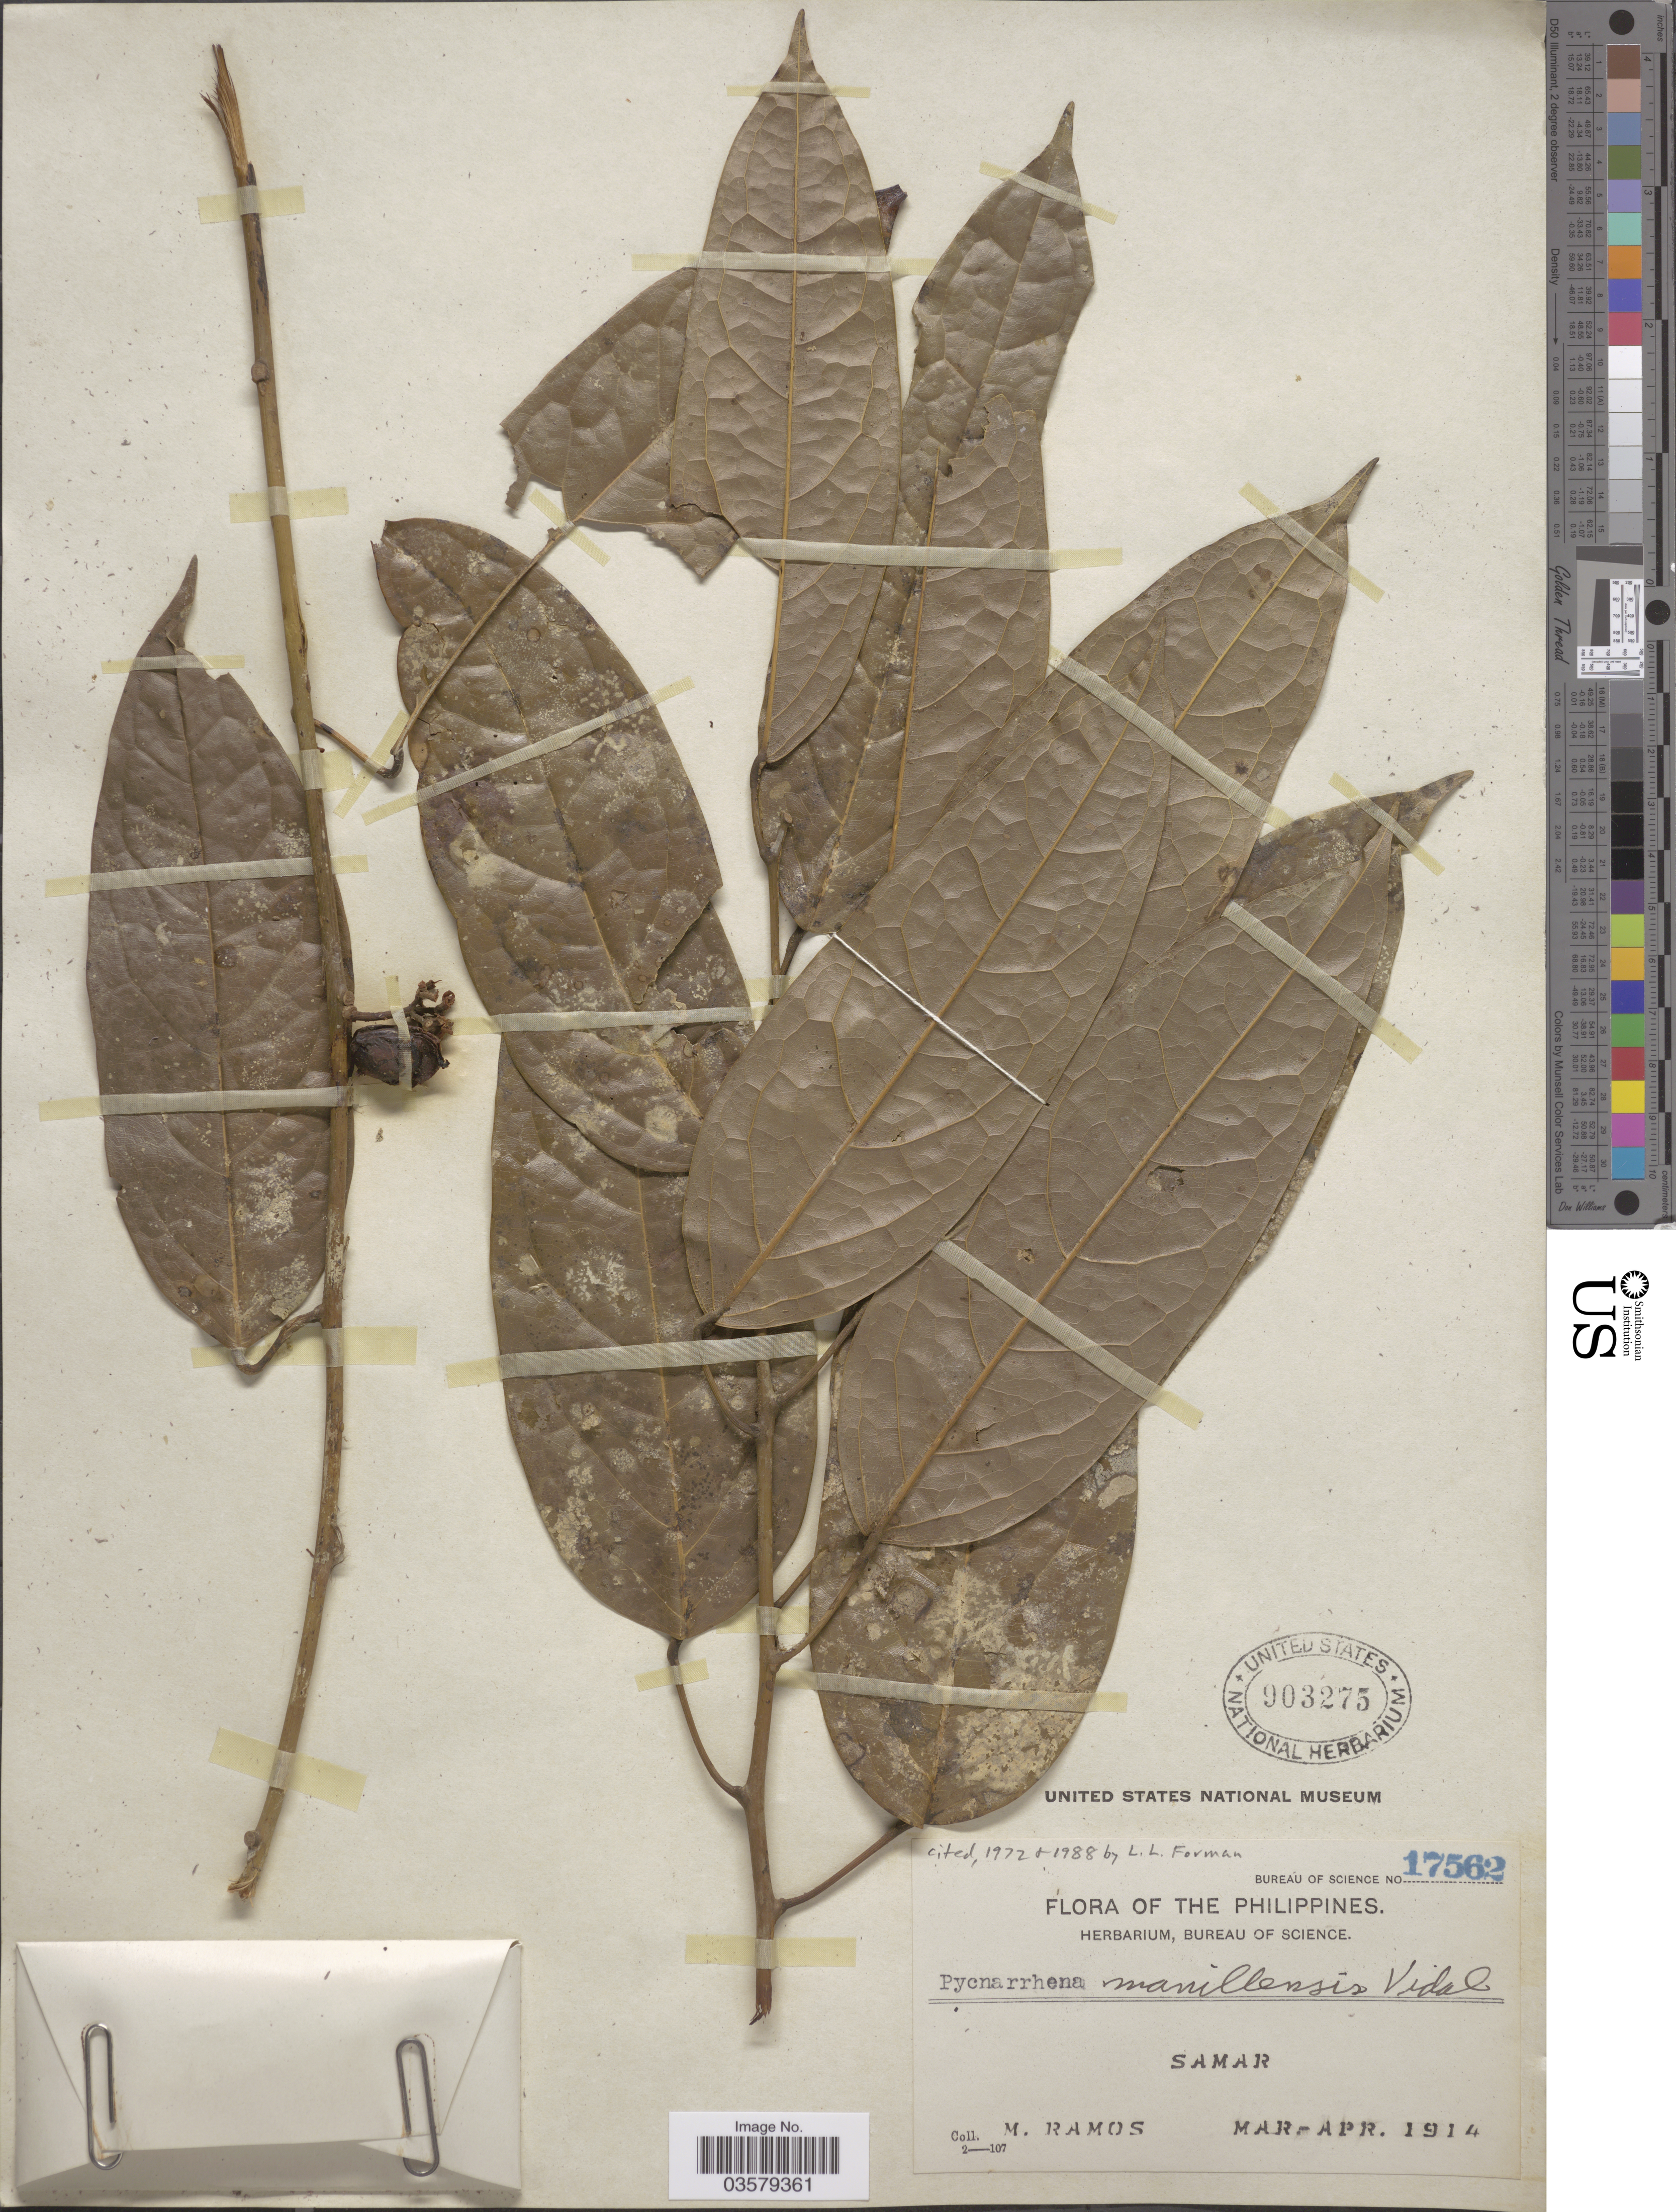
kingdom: Plantae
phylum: Tracheophyta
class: Magnoliopsida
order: Ranunculales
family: Menispermaceae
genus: Pycnarrhena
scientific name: Pycnarrhena manillensis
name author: S. Vidal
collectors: M. Ramos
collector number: Bureau of Science 17562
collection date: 1914-03/1914-04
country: Philippines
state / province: Eastern Visayas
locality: Samar.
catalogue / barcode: US 903275